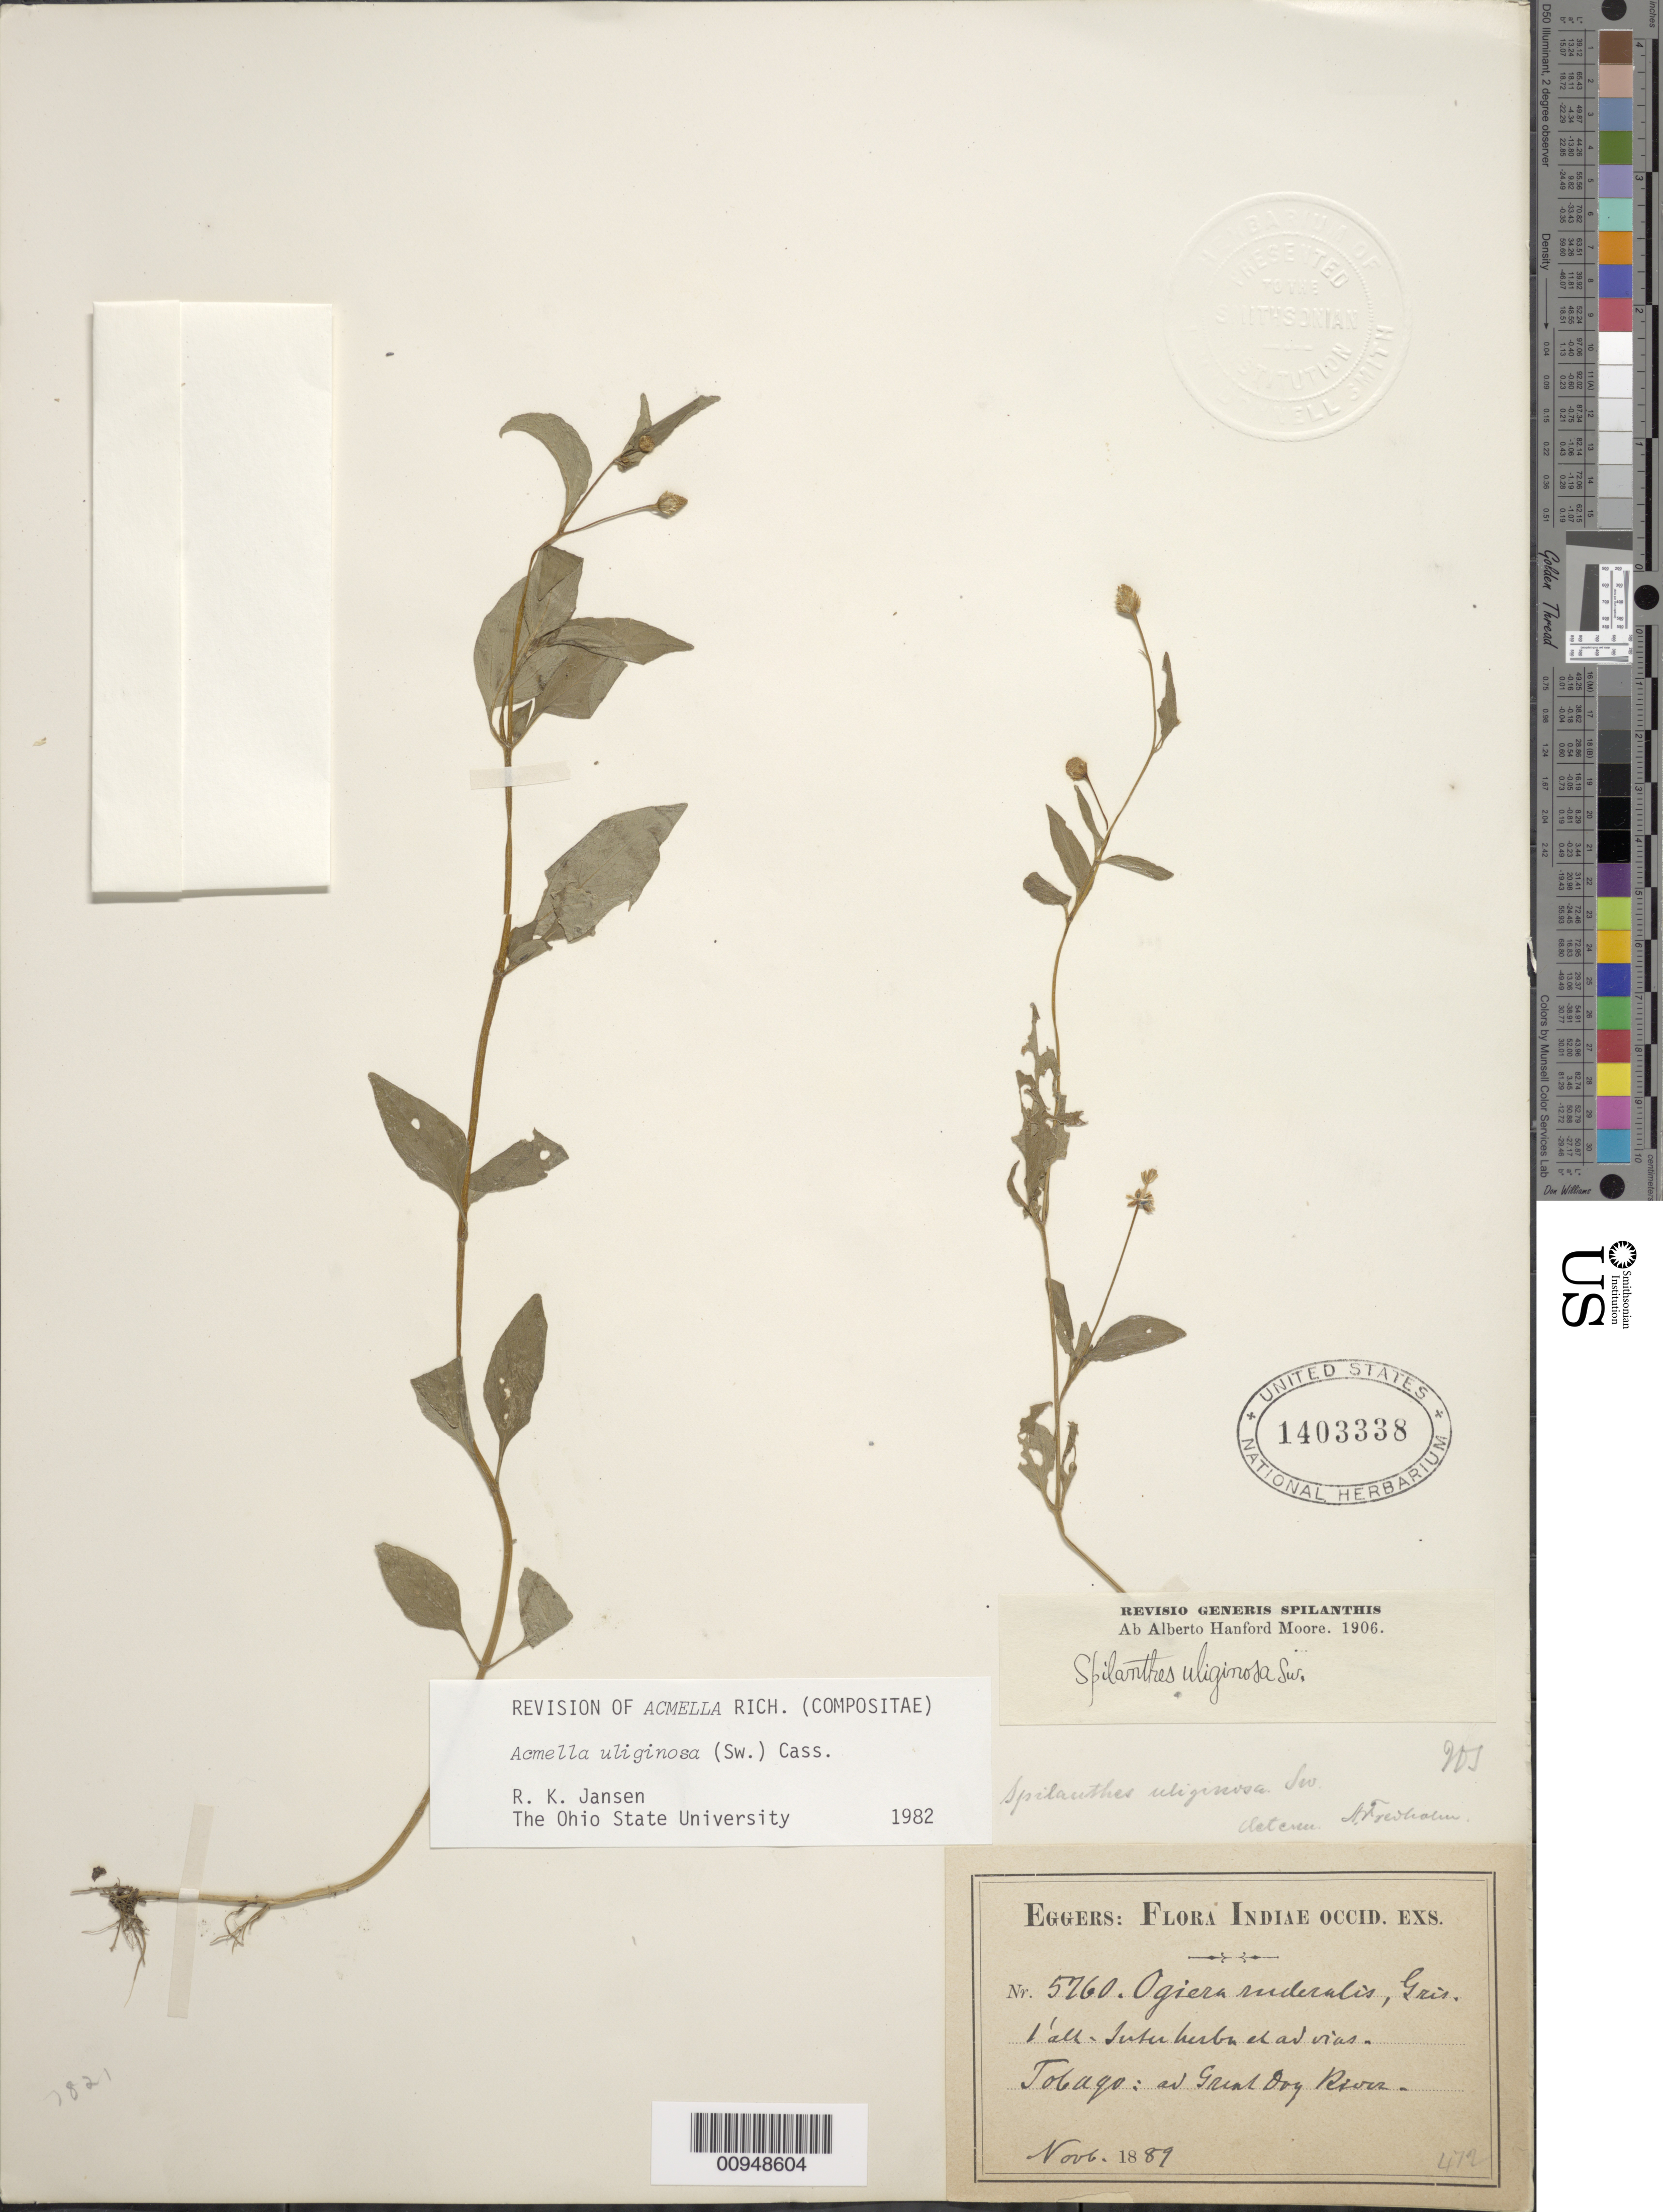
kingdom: Plantae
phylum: Tracheophyta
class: Magnoliopsida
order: Asterales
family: Asteraceae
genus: Acmella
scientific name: Acmella uliginosa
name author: (Sw.) Cass.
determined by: Jansen, R. K.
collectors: H. F. A. von Eggers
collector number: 5760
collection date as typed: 06 Nov 1889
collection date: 1889-11-06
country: Trinidad and Tobago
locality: Ad Great Dog River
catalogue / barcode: US 1403338